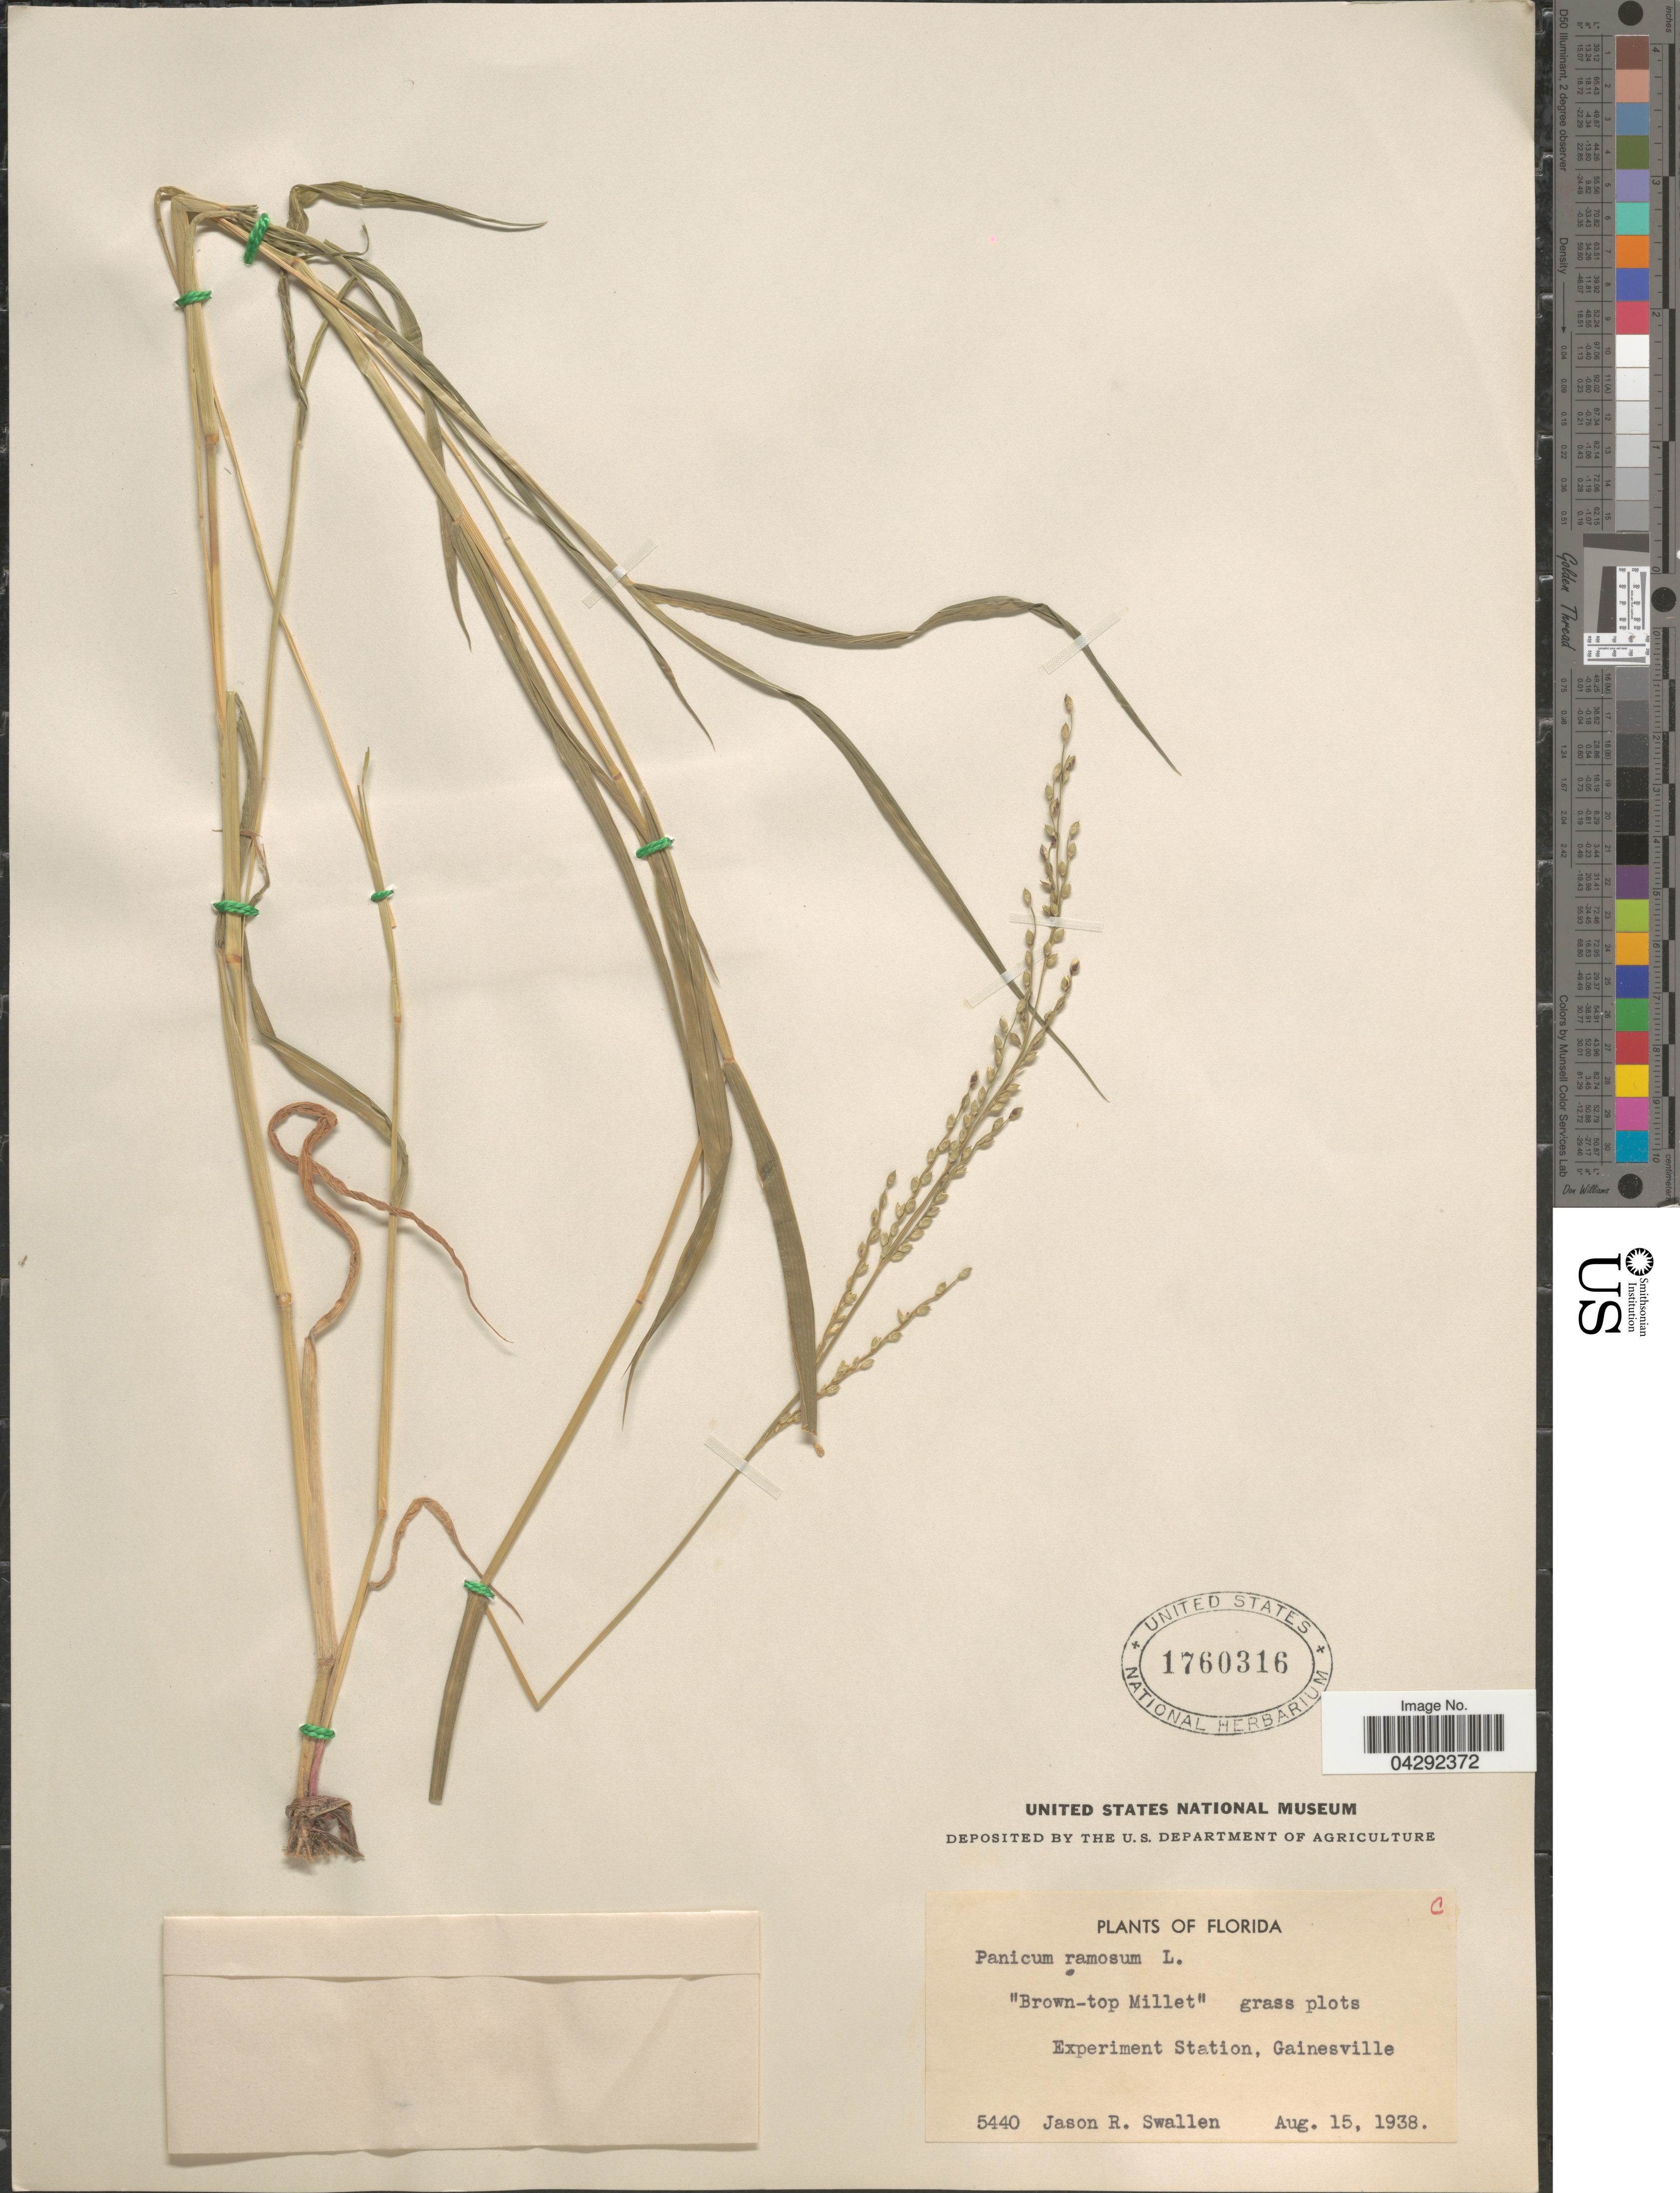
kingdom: Plantae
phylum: Tracheophyta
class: Liliopsida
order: Poales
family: Poaceae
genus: Urochloa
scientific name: Urochloa ramosa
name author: T.Q. Nguyen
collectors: J. R. Swallen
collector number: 5440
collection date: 1938-08-15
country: United States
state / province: Florida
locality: Experiment Station, Gainesville.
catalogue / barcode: US 1760316